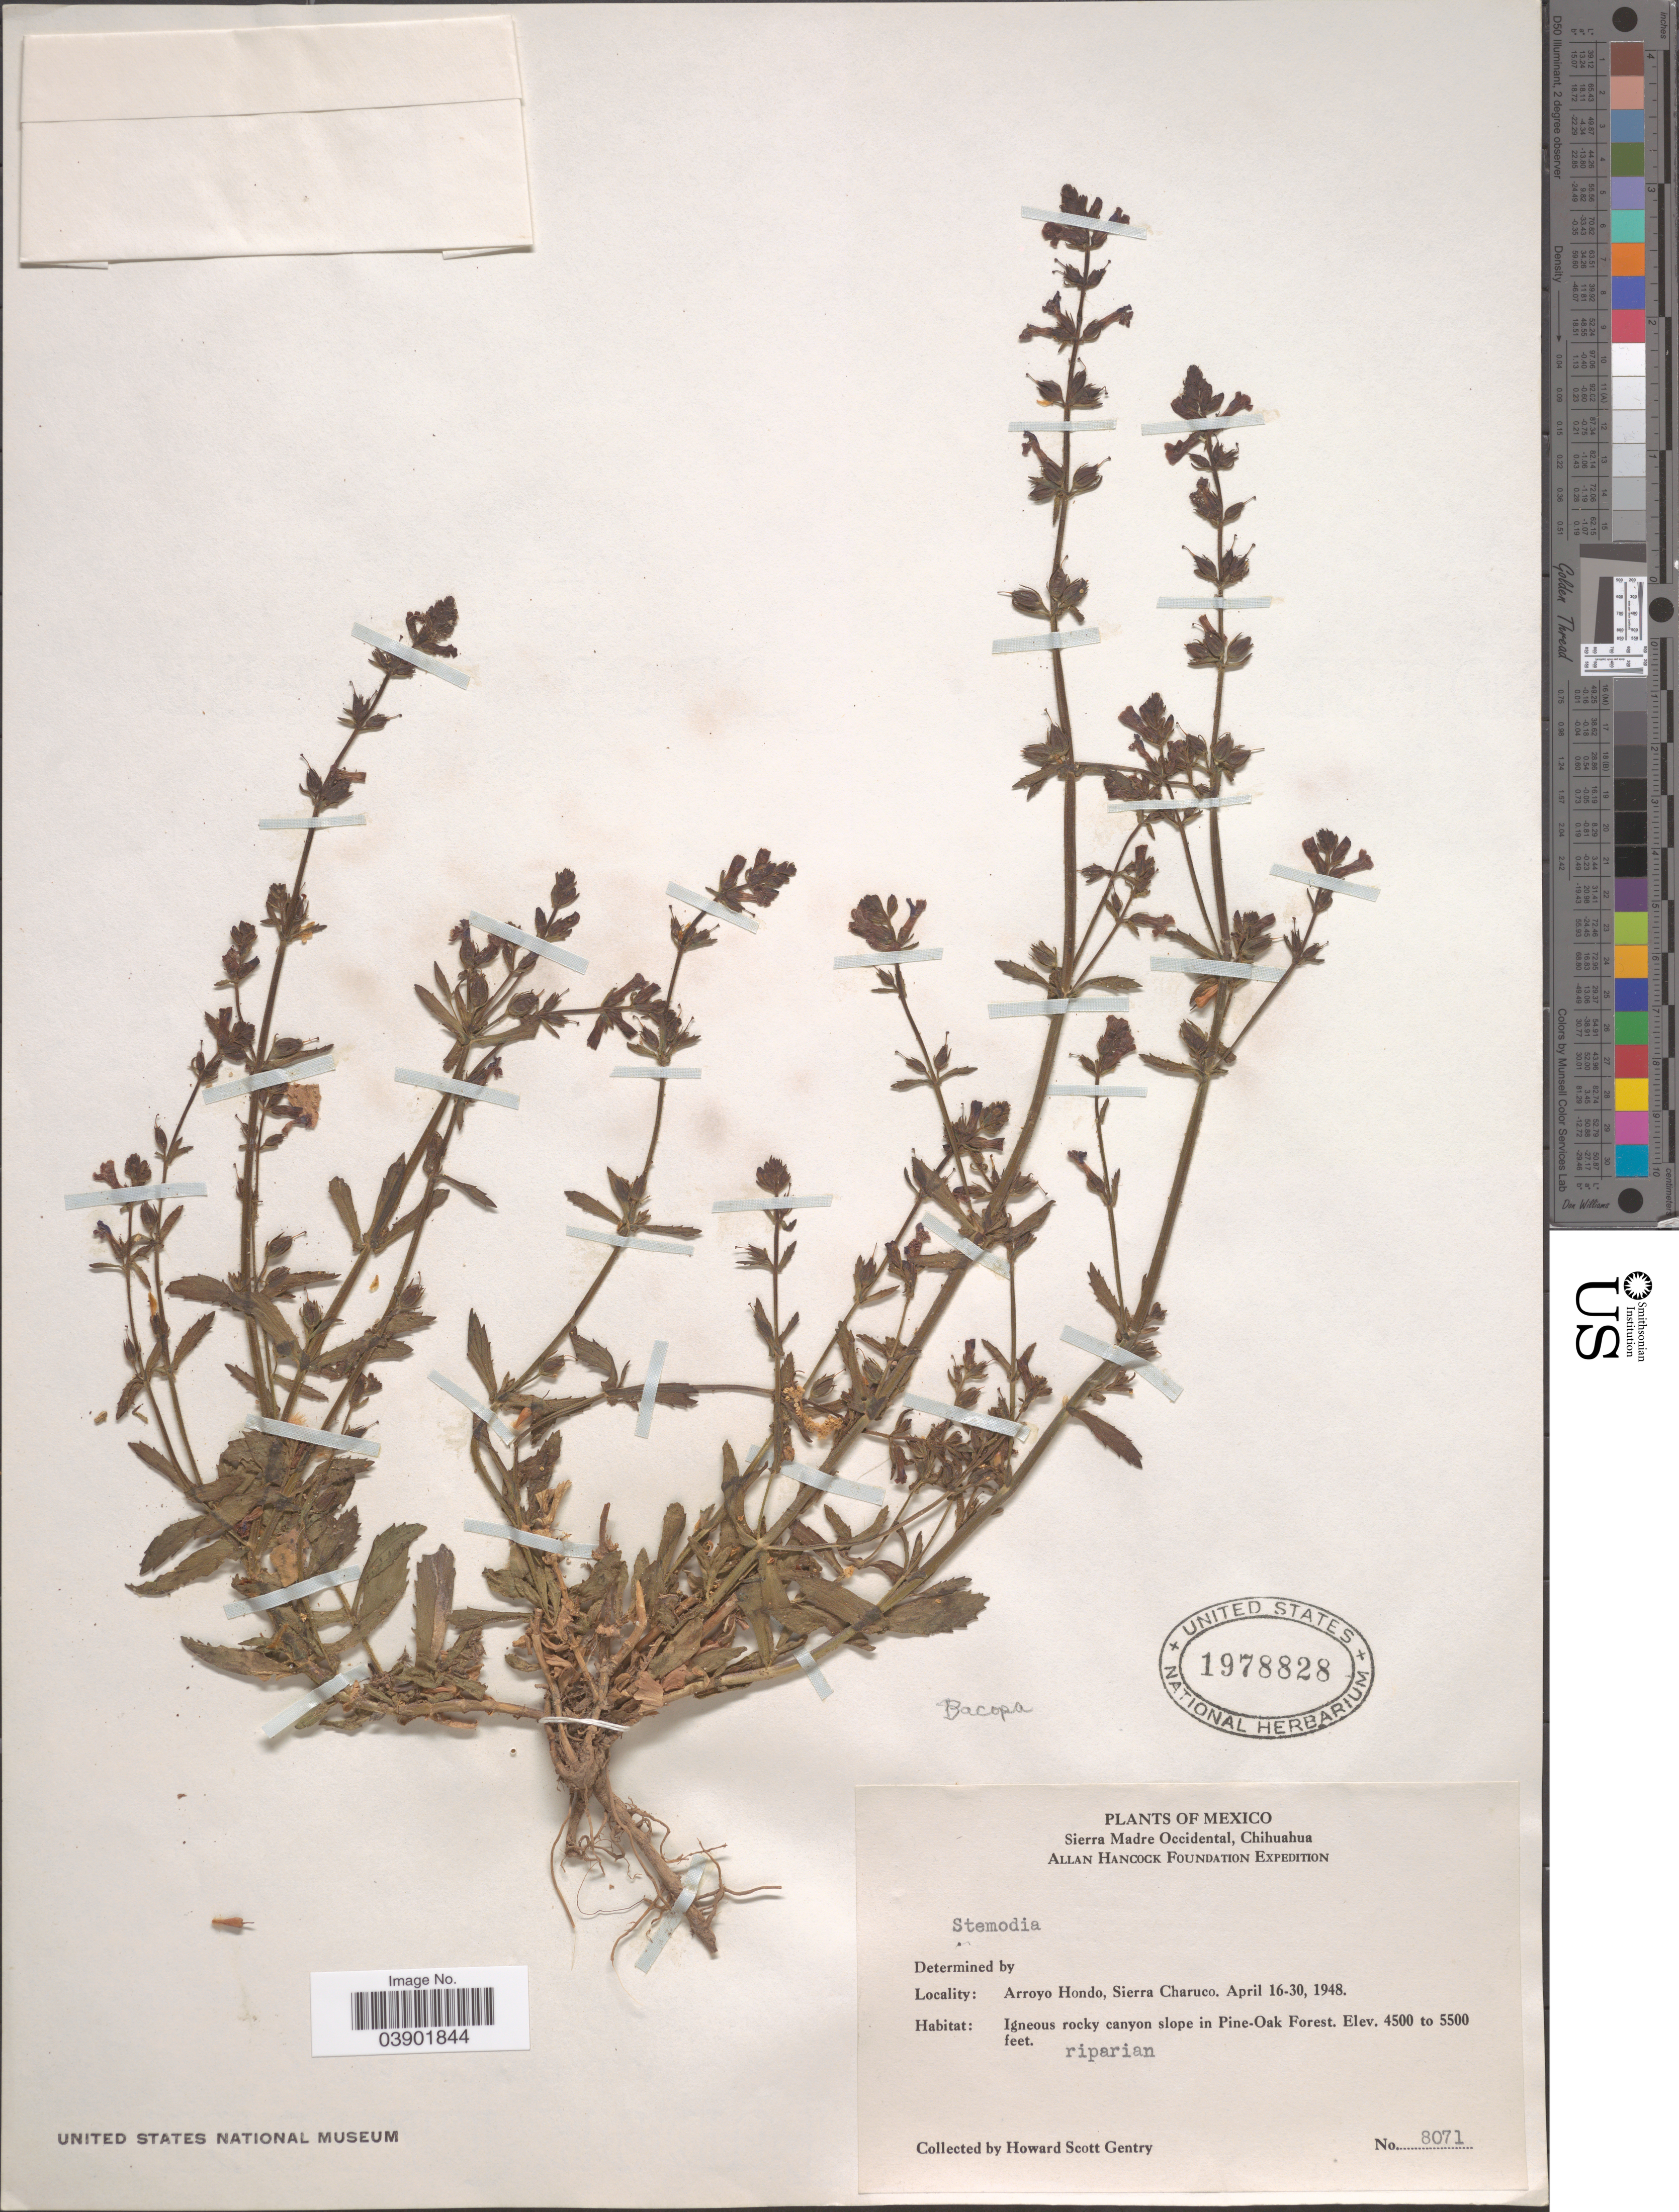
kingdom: Plantae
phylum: Tracheophyta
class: Magnoliopsida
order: Lamiales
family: Plantaginaceae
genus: Bacopa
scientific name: Bacopa sp.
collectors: H. S. Gentry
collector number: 8071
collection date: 1948-04-16/1948-04-30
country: Mexico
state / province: Chihuahua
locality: Sierra Madre Occidental. Arroyo Hondo, Sierra Charuco.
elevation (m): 1372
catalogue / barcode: US 1978828